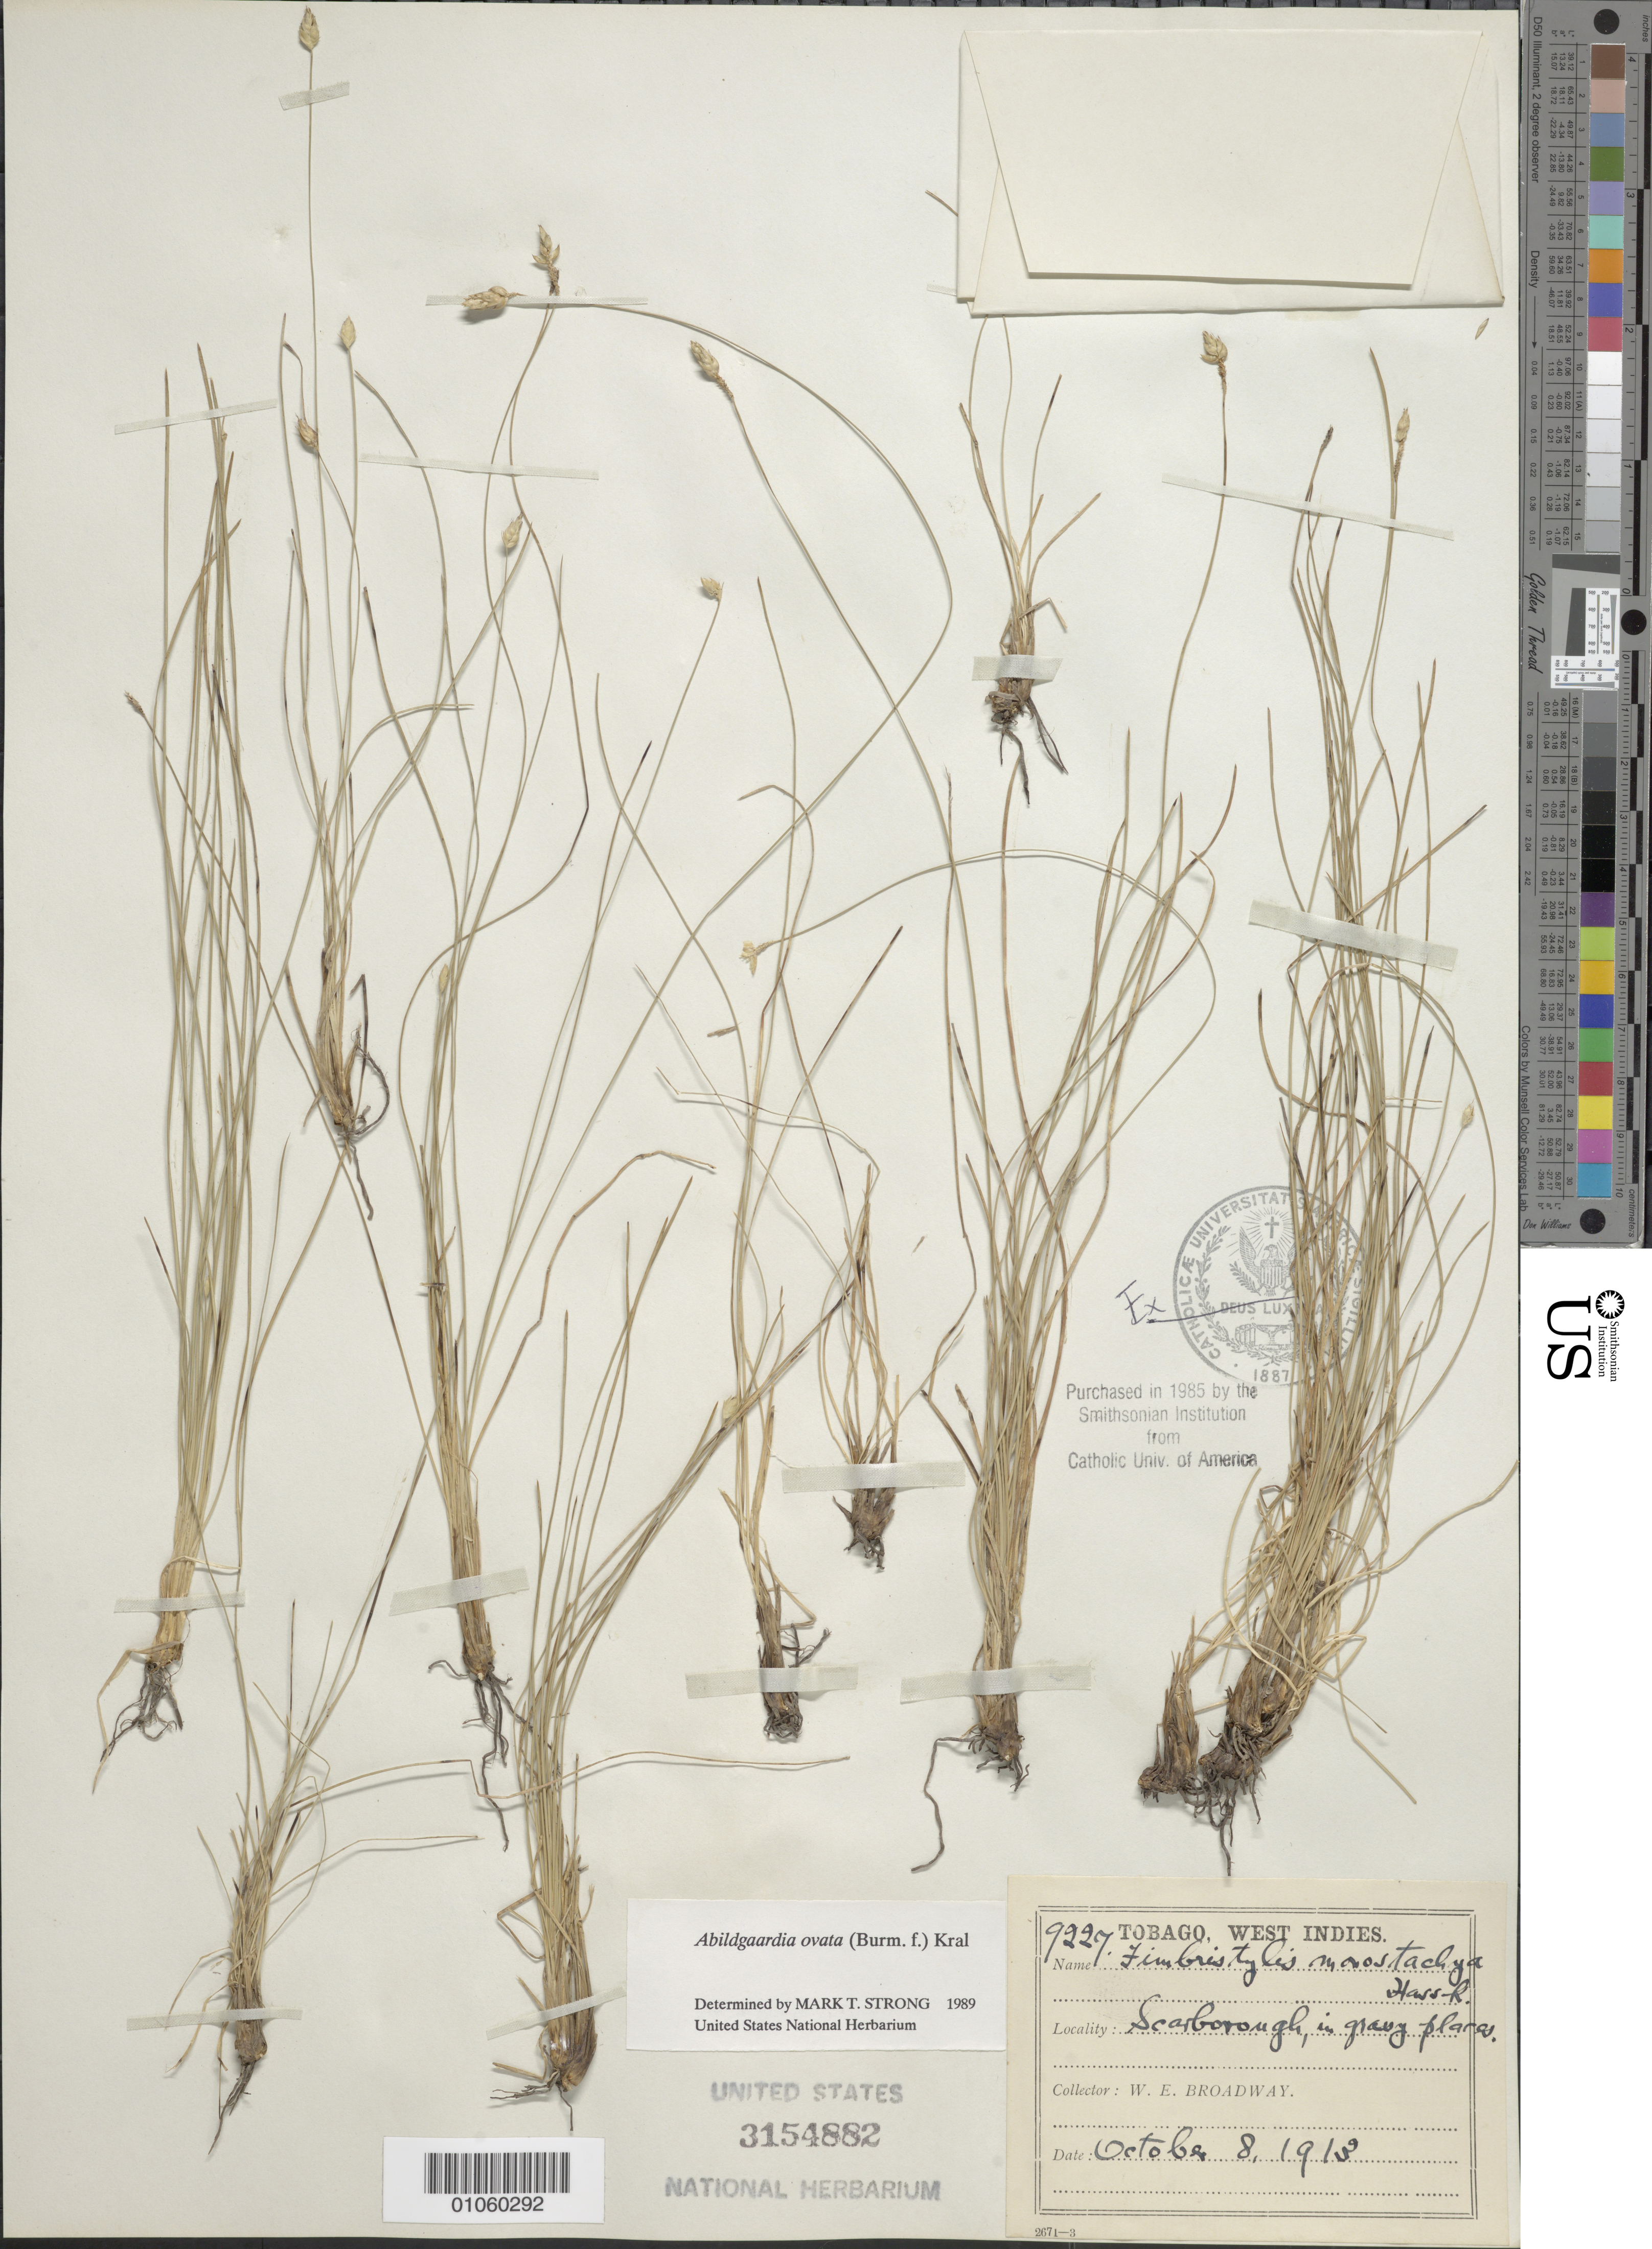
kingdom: Plantae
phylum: Tracheophyta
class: Liliopsida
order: Poales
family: Cyperaceae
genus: Abildgaardia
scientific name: Abildgaardia ovata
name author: (Burm. f.) Kral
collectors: W. E. Broadway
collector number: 9227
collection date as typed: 08 Oct 1913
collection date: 1913-10-08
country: Trinidad and Tobago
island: Tobago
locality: Scarborough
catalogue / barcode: US 3154882